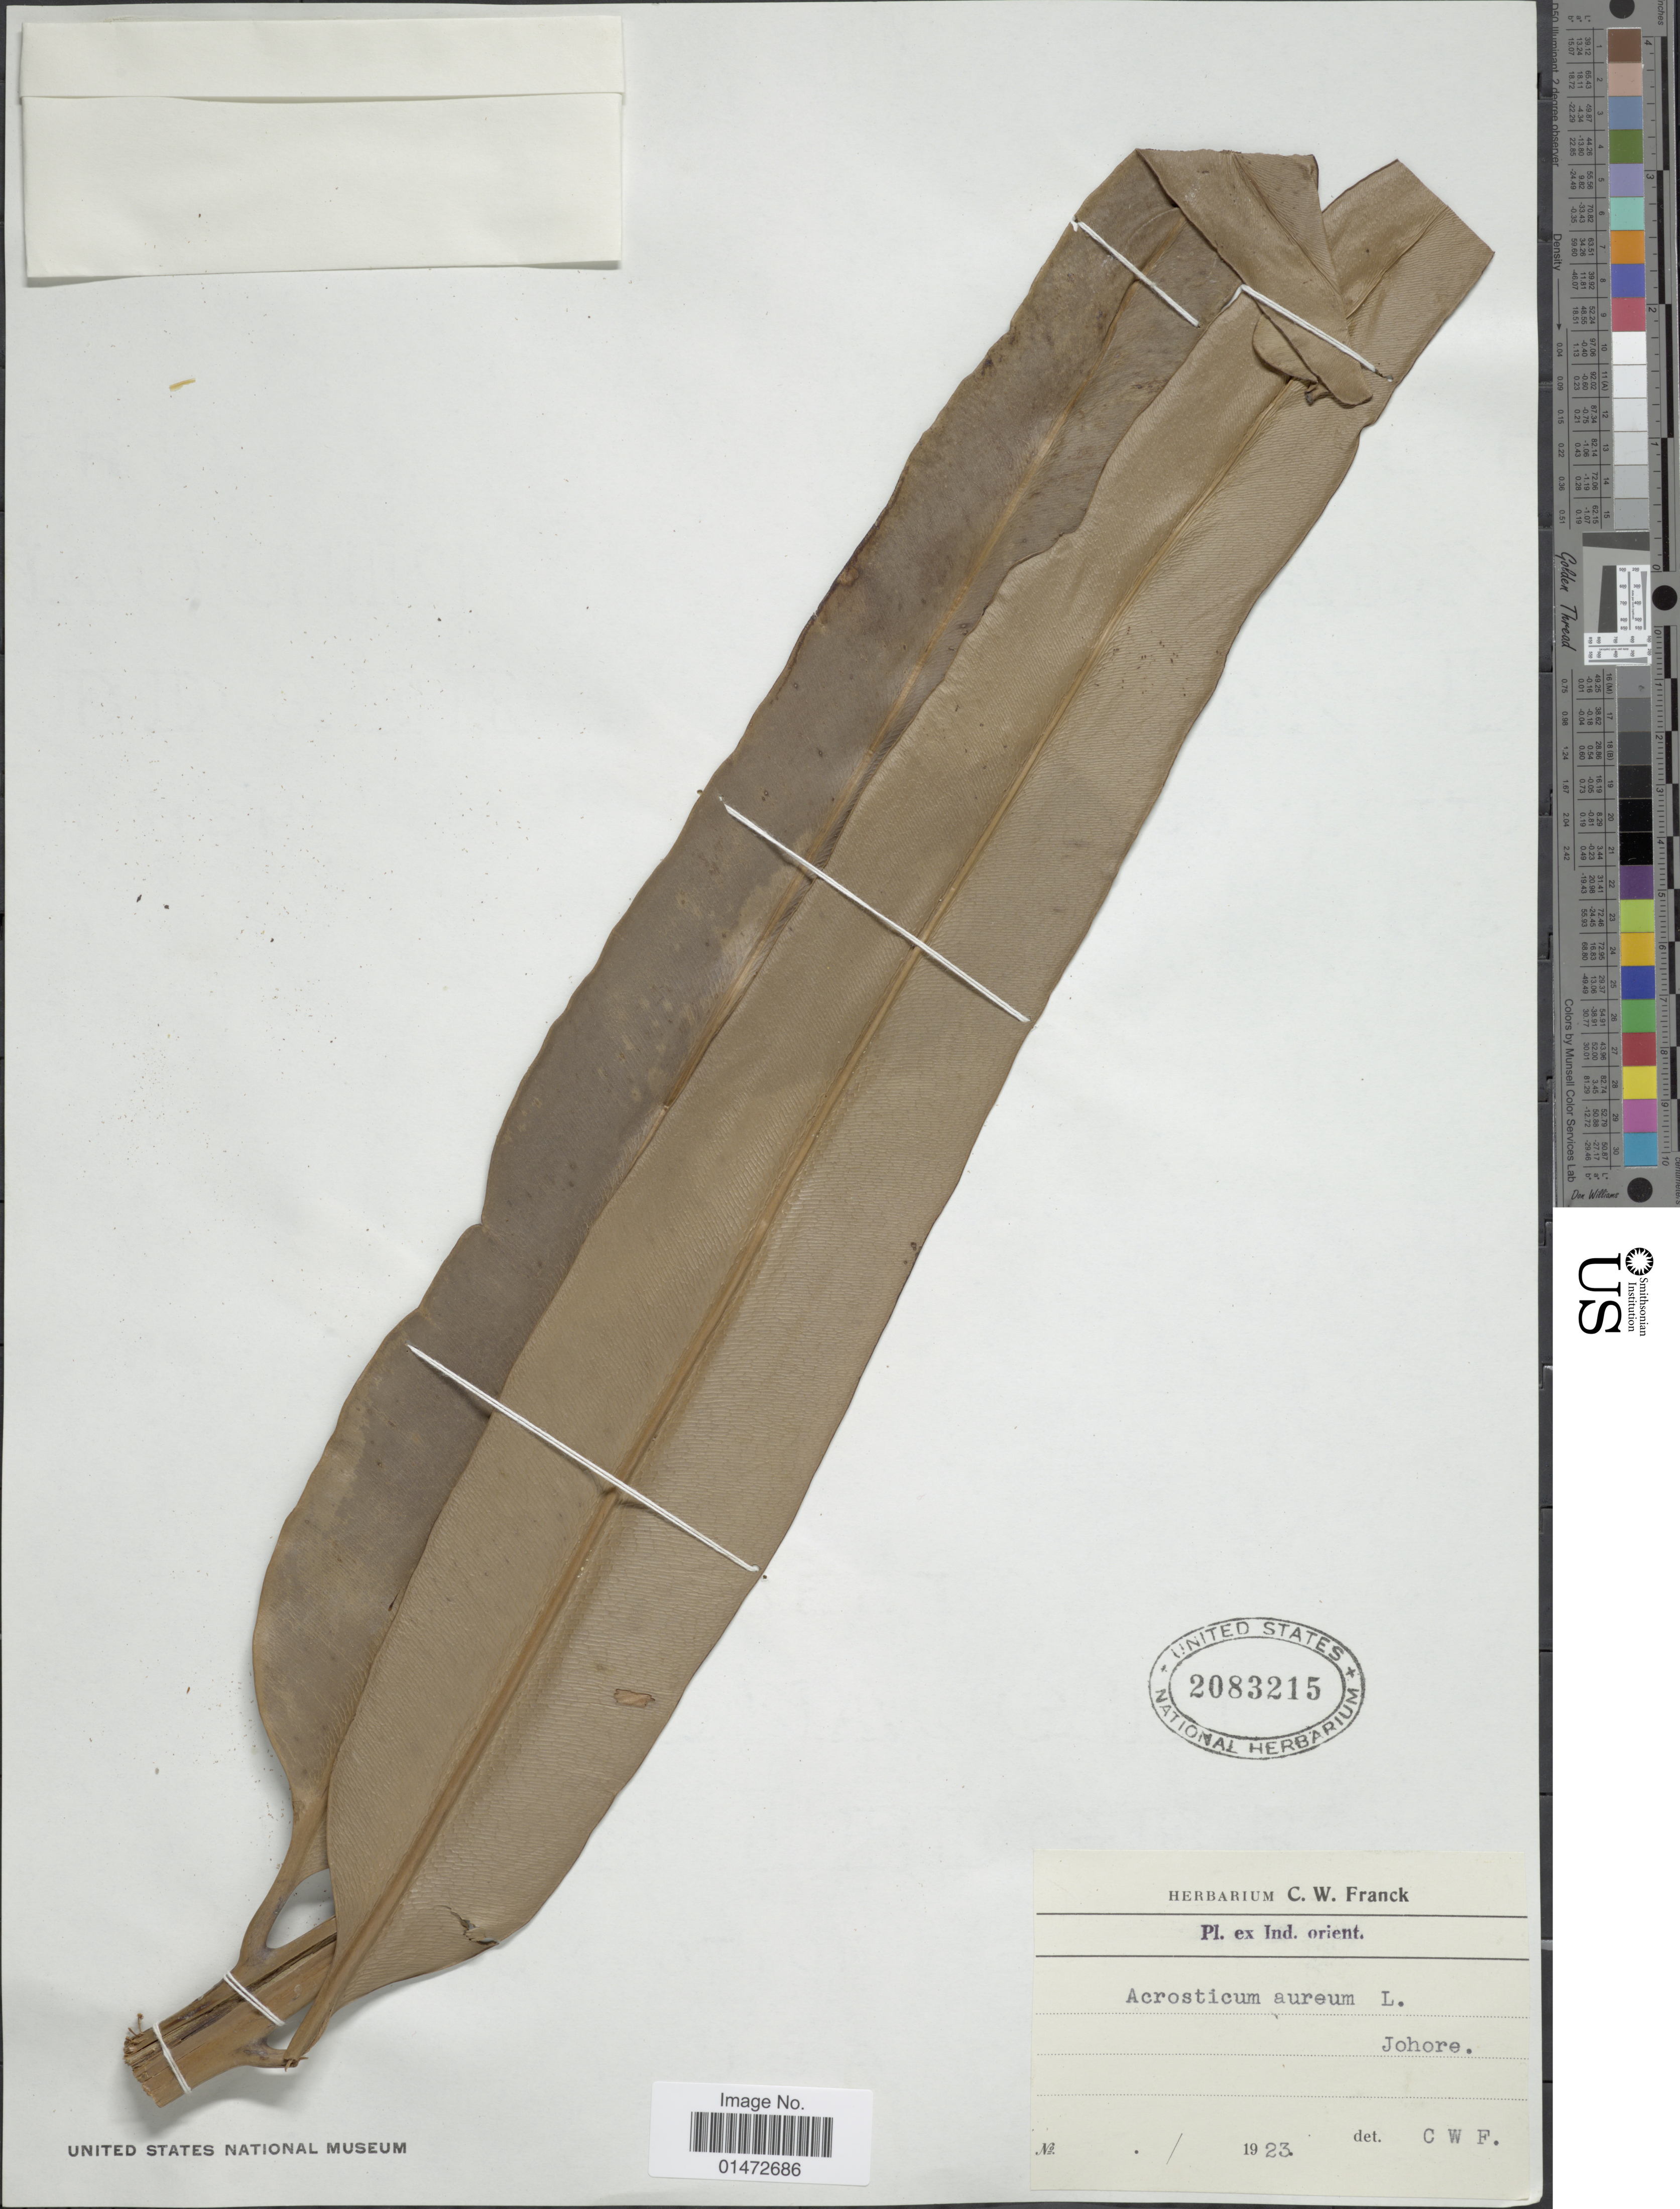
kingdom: Plantae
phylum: Tracheophyta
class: Polypodiopsida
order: Polypodiales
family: Pteridaceae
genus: Acrostichum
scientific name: Acrostichum aureum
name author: L.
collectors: ex herb. C. W. Hope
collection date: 1923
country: Malaysia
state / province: Johor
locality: Johore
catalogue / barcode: US 2083215